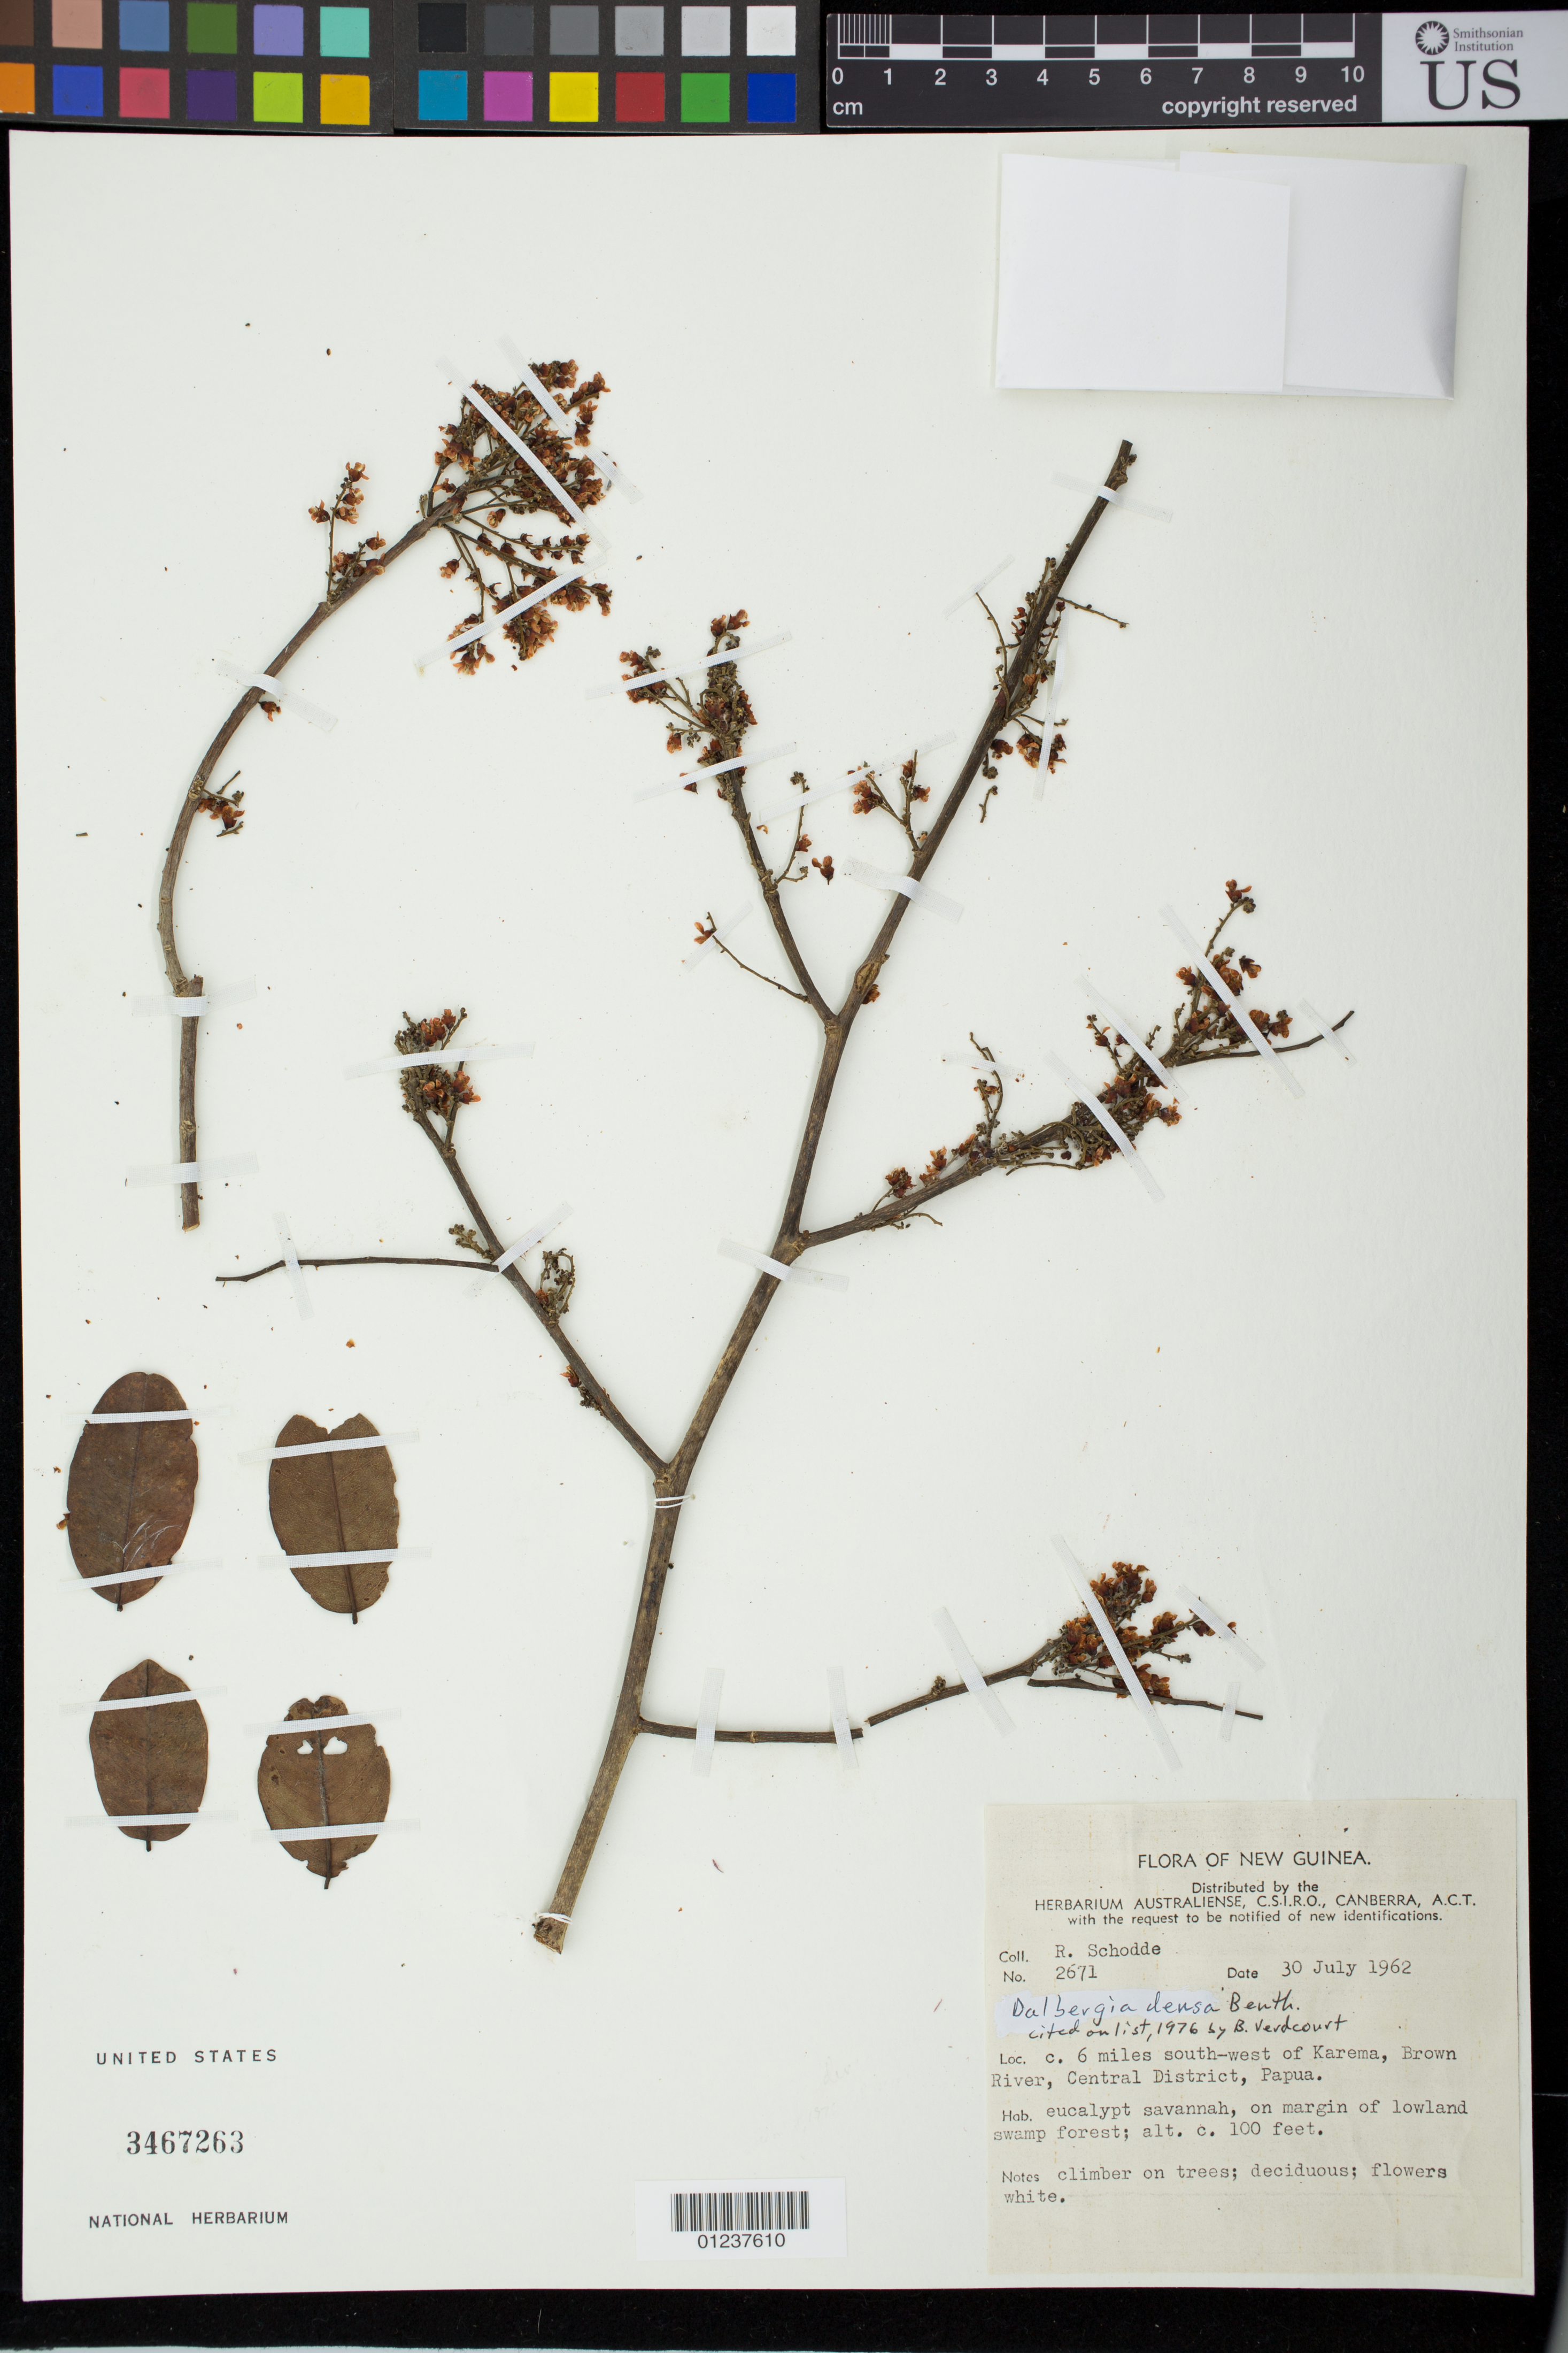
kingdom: Plantae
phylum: Tracheophyta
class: Magnoliopsida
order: Fabales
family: Fabaceae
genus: Dalbergia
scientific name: Dalbergia densa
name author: Benth.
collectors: R. Schodde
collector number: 2671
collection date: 1962-07-30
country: Papua New Guinea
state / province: Central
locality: c. 6 miles south-west of Karema, Brown River. Eucalypt savannah, on margin of lowland swamp forest.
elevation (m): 30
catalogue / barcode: US 3467263